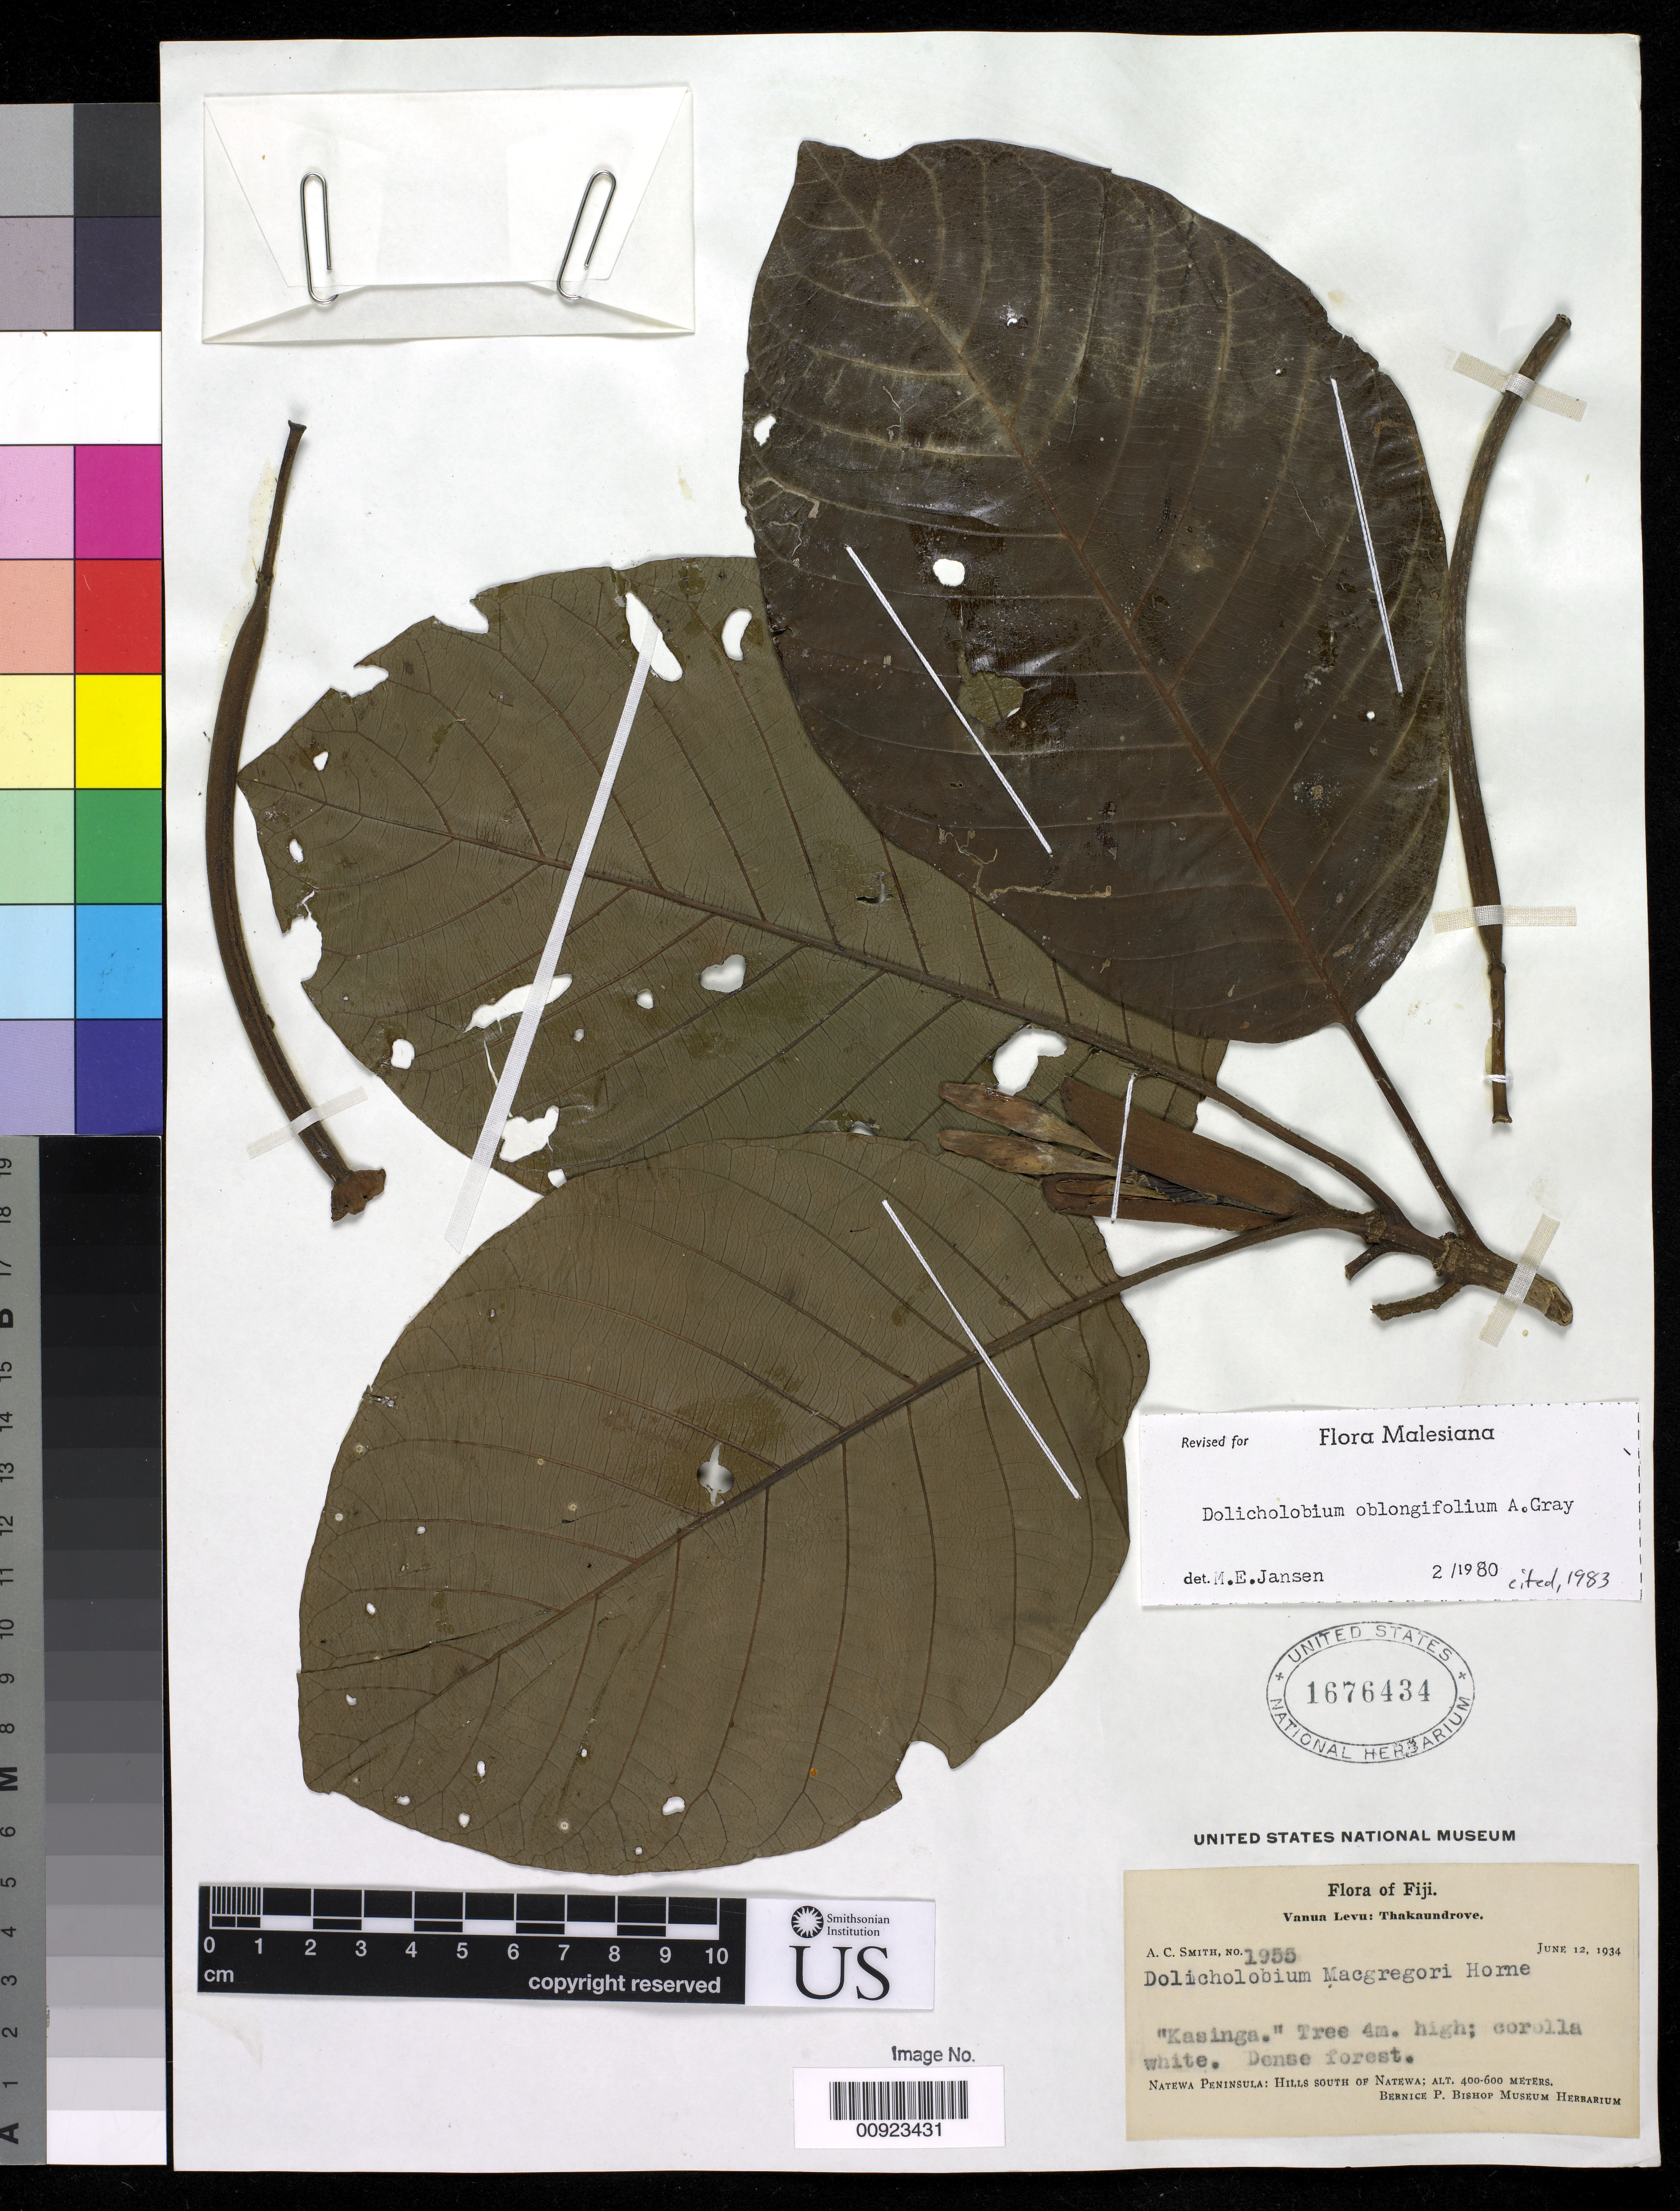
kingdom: Plantae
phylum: Tracheophyta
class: Magnoliopsida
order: Gentianales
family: Rubiaceae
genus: Dolicholobium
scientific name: Dolicholobium oblongifolium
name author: A. Gray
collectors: C. A. Smith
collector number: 1955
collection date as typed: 12 Jun 1934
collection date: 1934-06-12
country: Fiji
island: Vanua Levu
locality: Natewa peninsula, hills south of Natewa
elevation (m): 400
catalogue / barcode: US 1676434